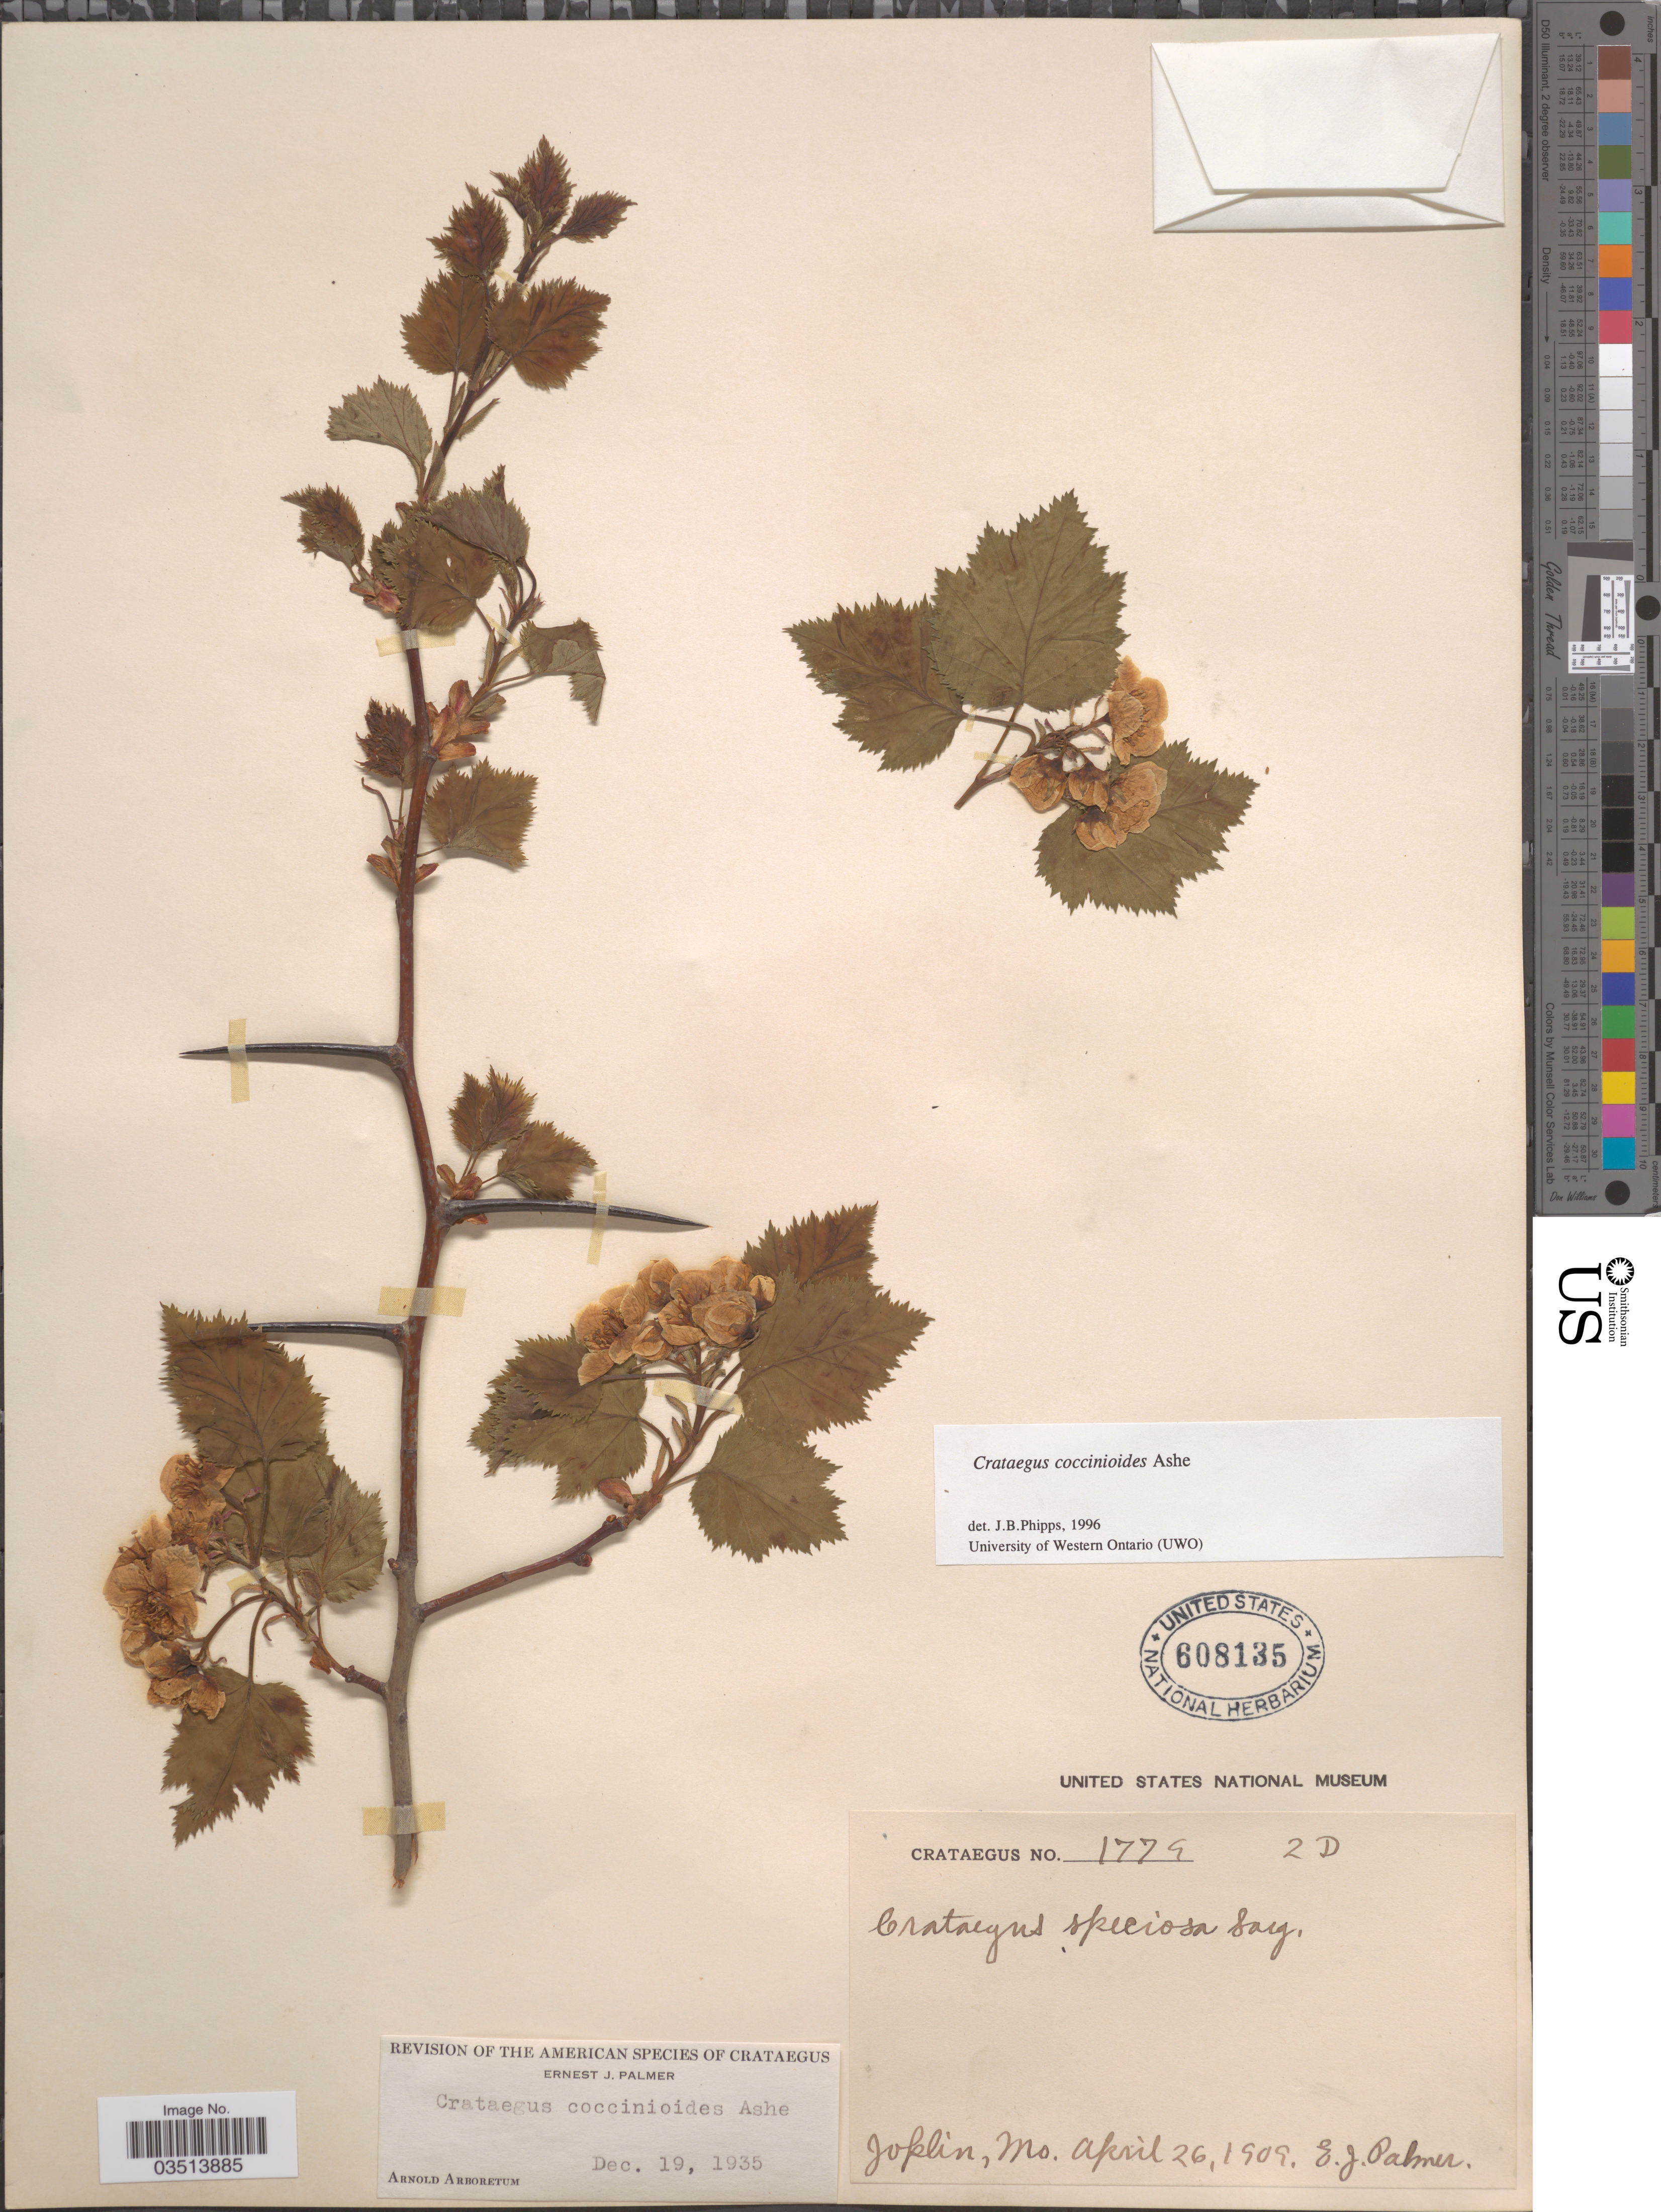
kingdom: Plantae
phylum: Tracheophyta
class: Magnoliopsida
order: Rosales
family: Rosaceae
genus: Crataegus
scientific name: Crataegus coccinioides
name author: Ashe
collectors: E. J. Palmer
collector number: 1779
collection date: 1909-04-26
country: United States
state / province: Missouri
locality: Joplin.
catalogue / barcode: US 608135